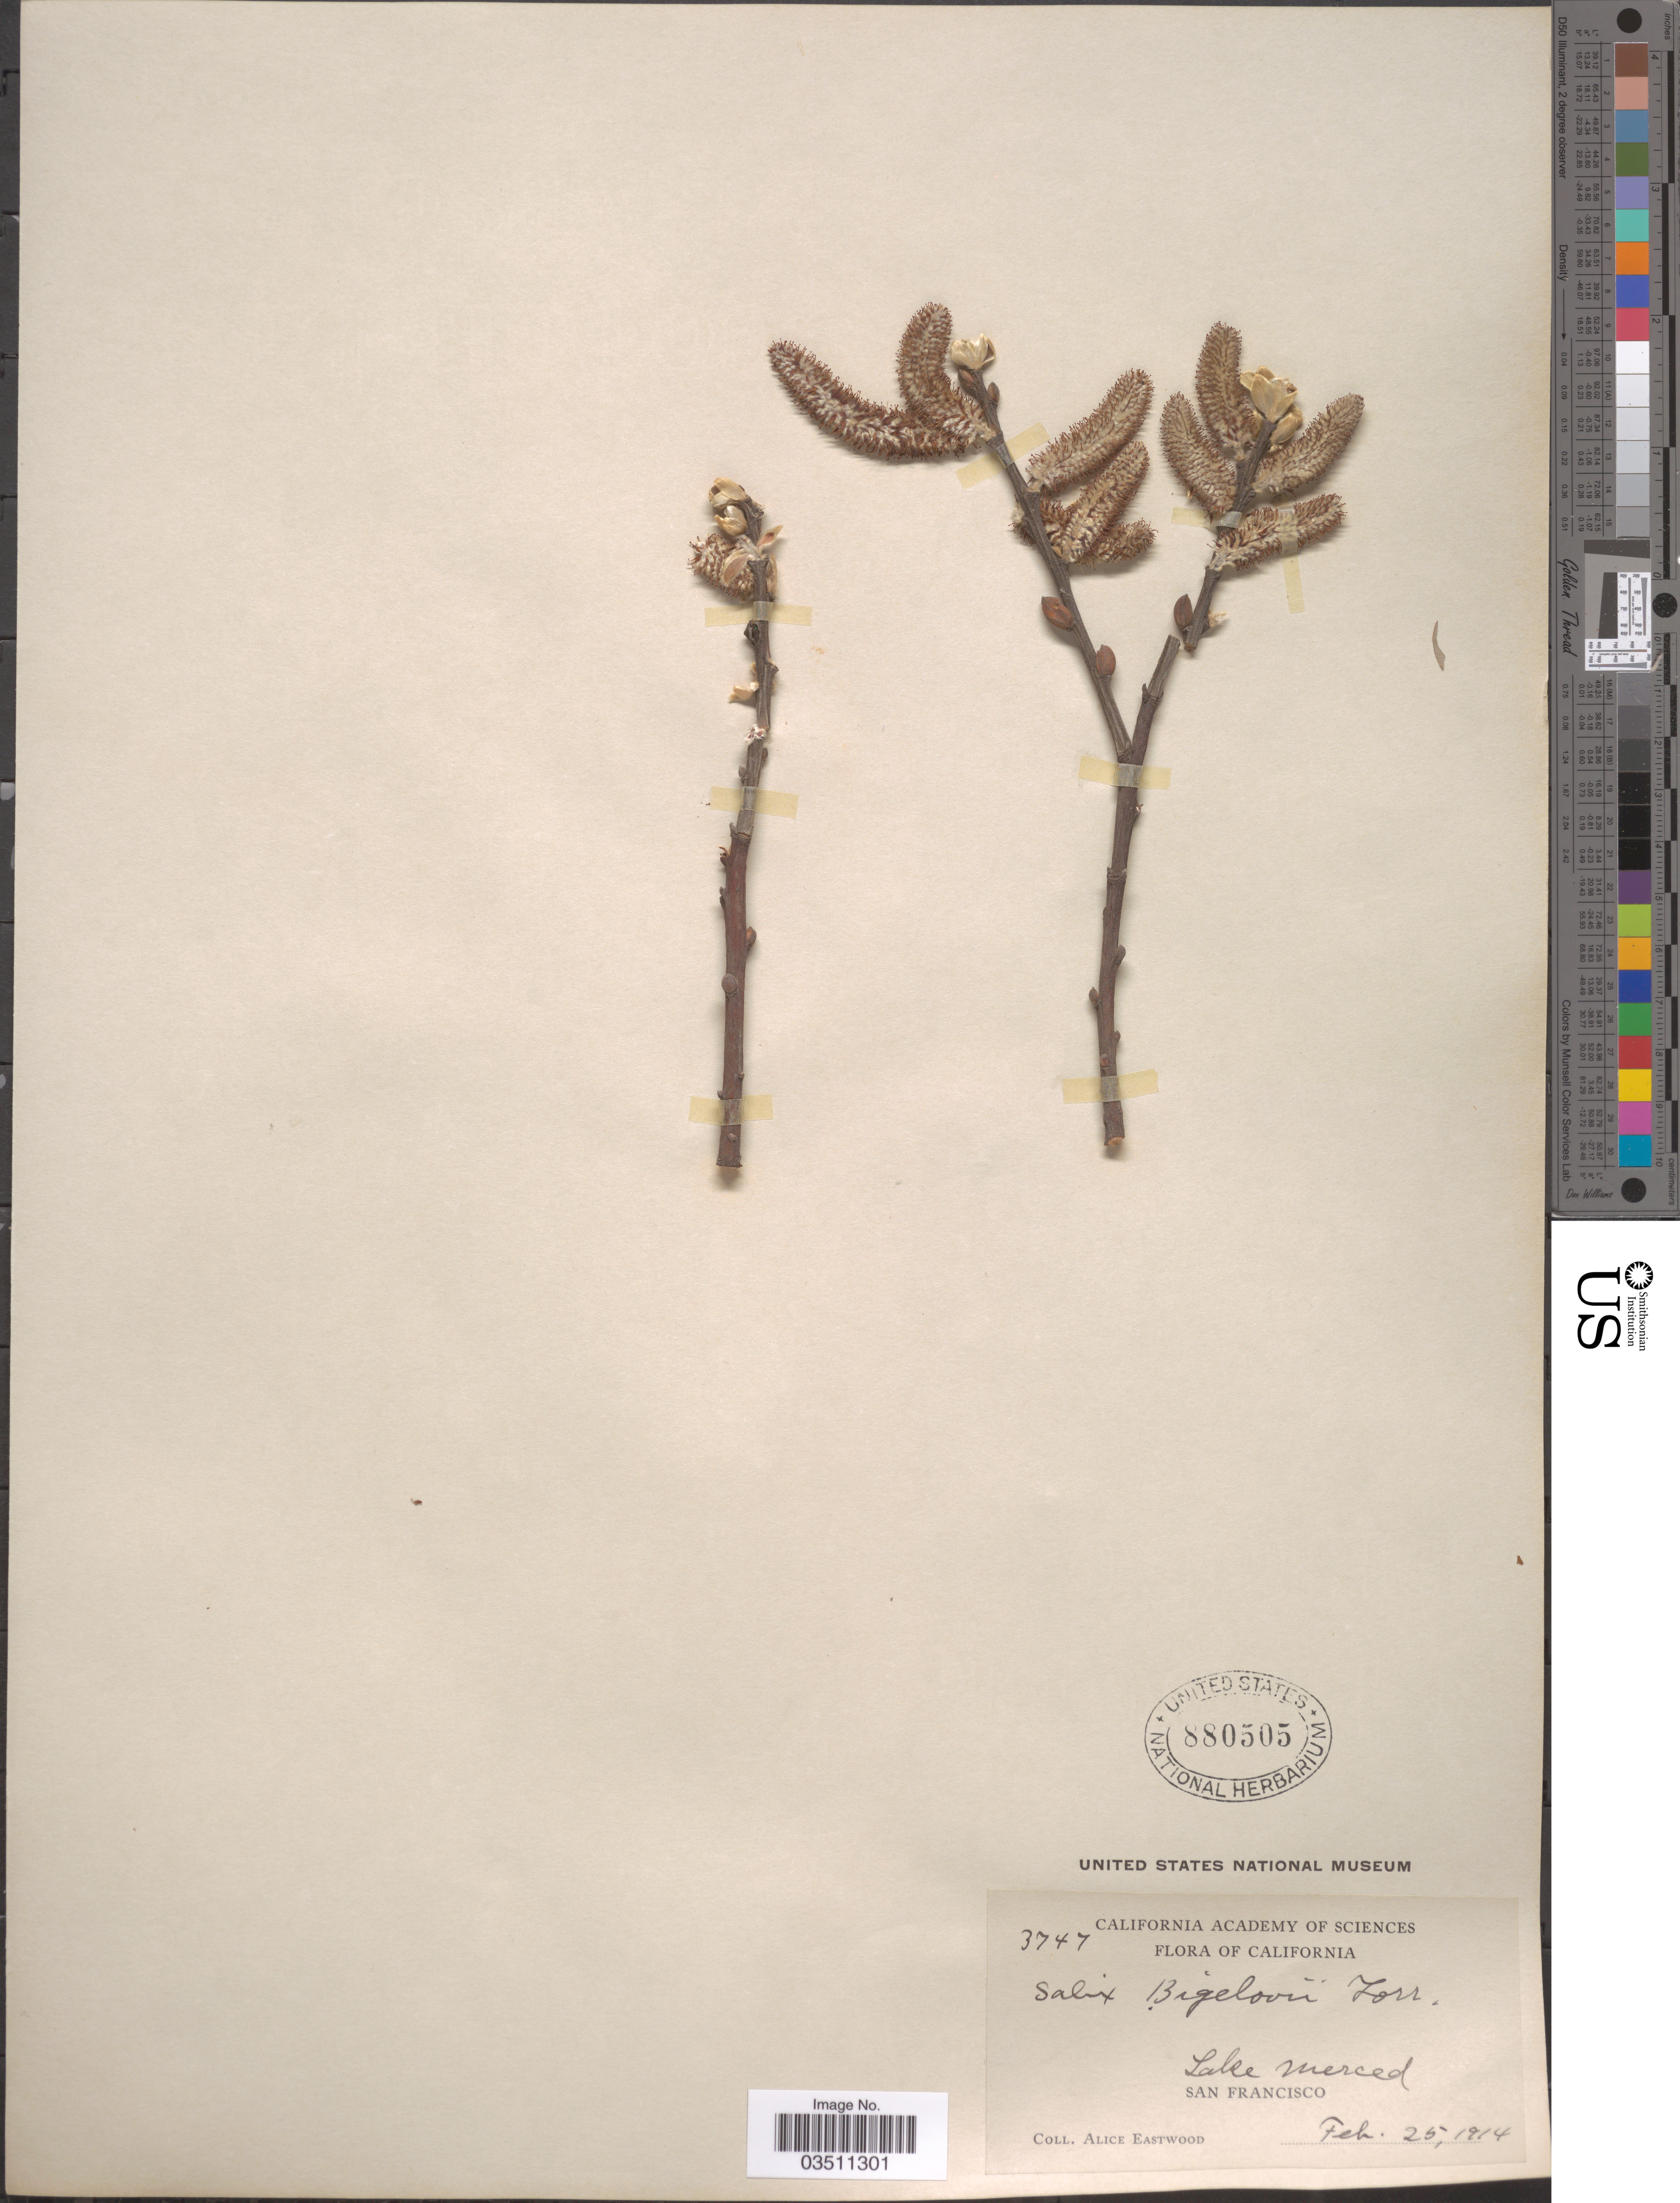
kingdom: Plantae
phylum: Tracheophyta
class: Magnoliopsida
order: Malpighiales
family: Salicaceae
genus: Salix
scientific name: Salix lasiolepis var. bigelovii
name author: Benth.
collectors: A. Eastwood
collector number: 3747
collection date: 1914-02-25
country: United States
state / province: California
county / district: San Francisco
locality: Lake Merced. San Francisco.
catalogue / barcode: US 880505